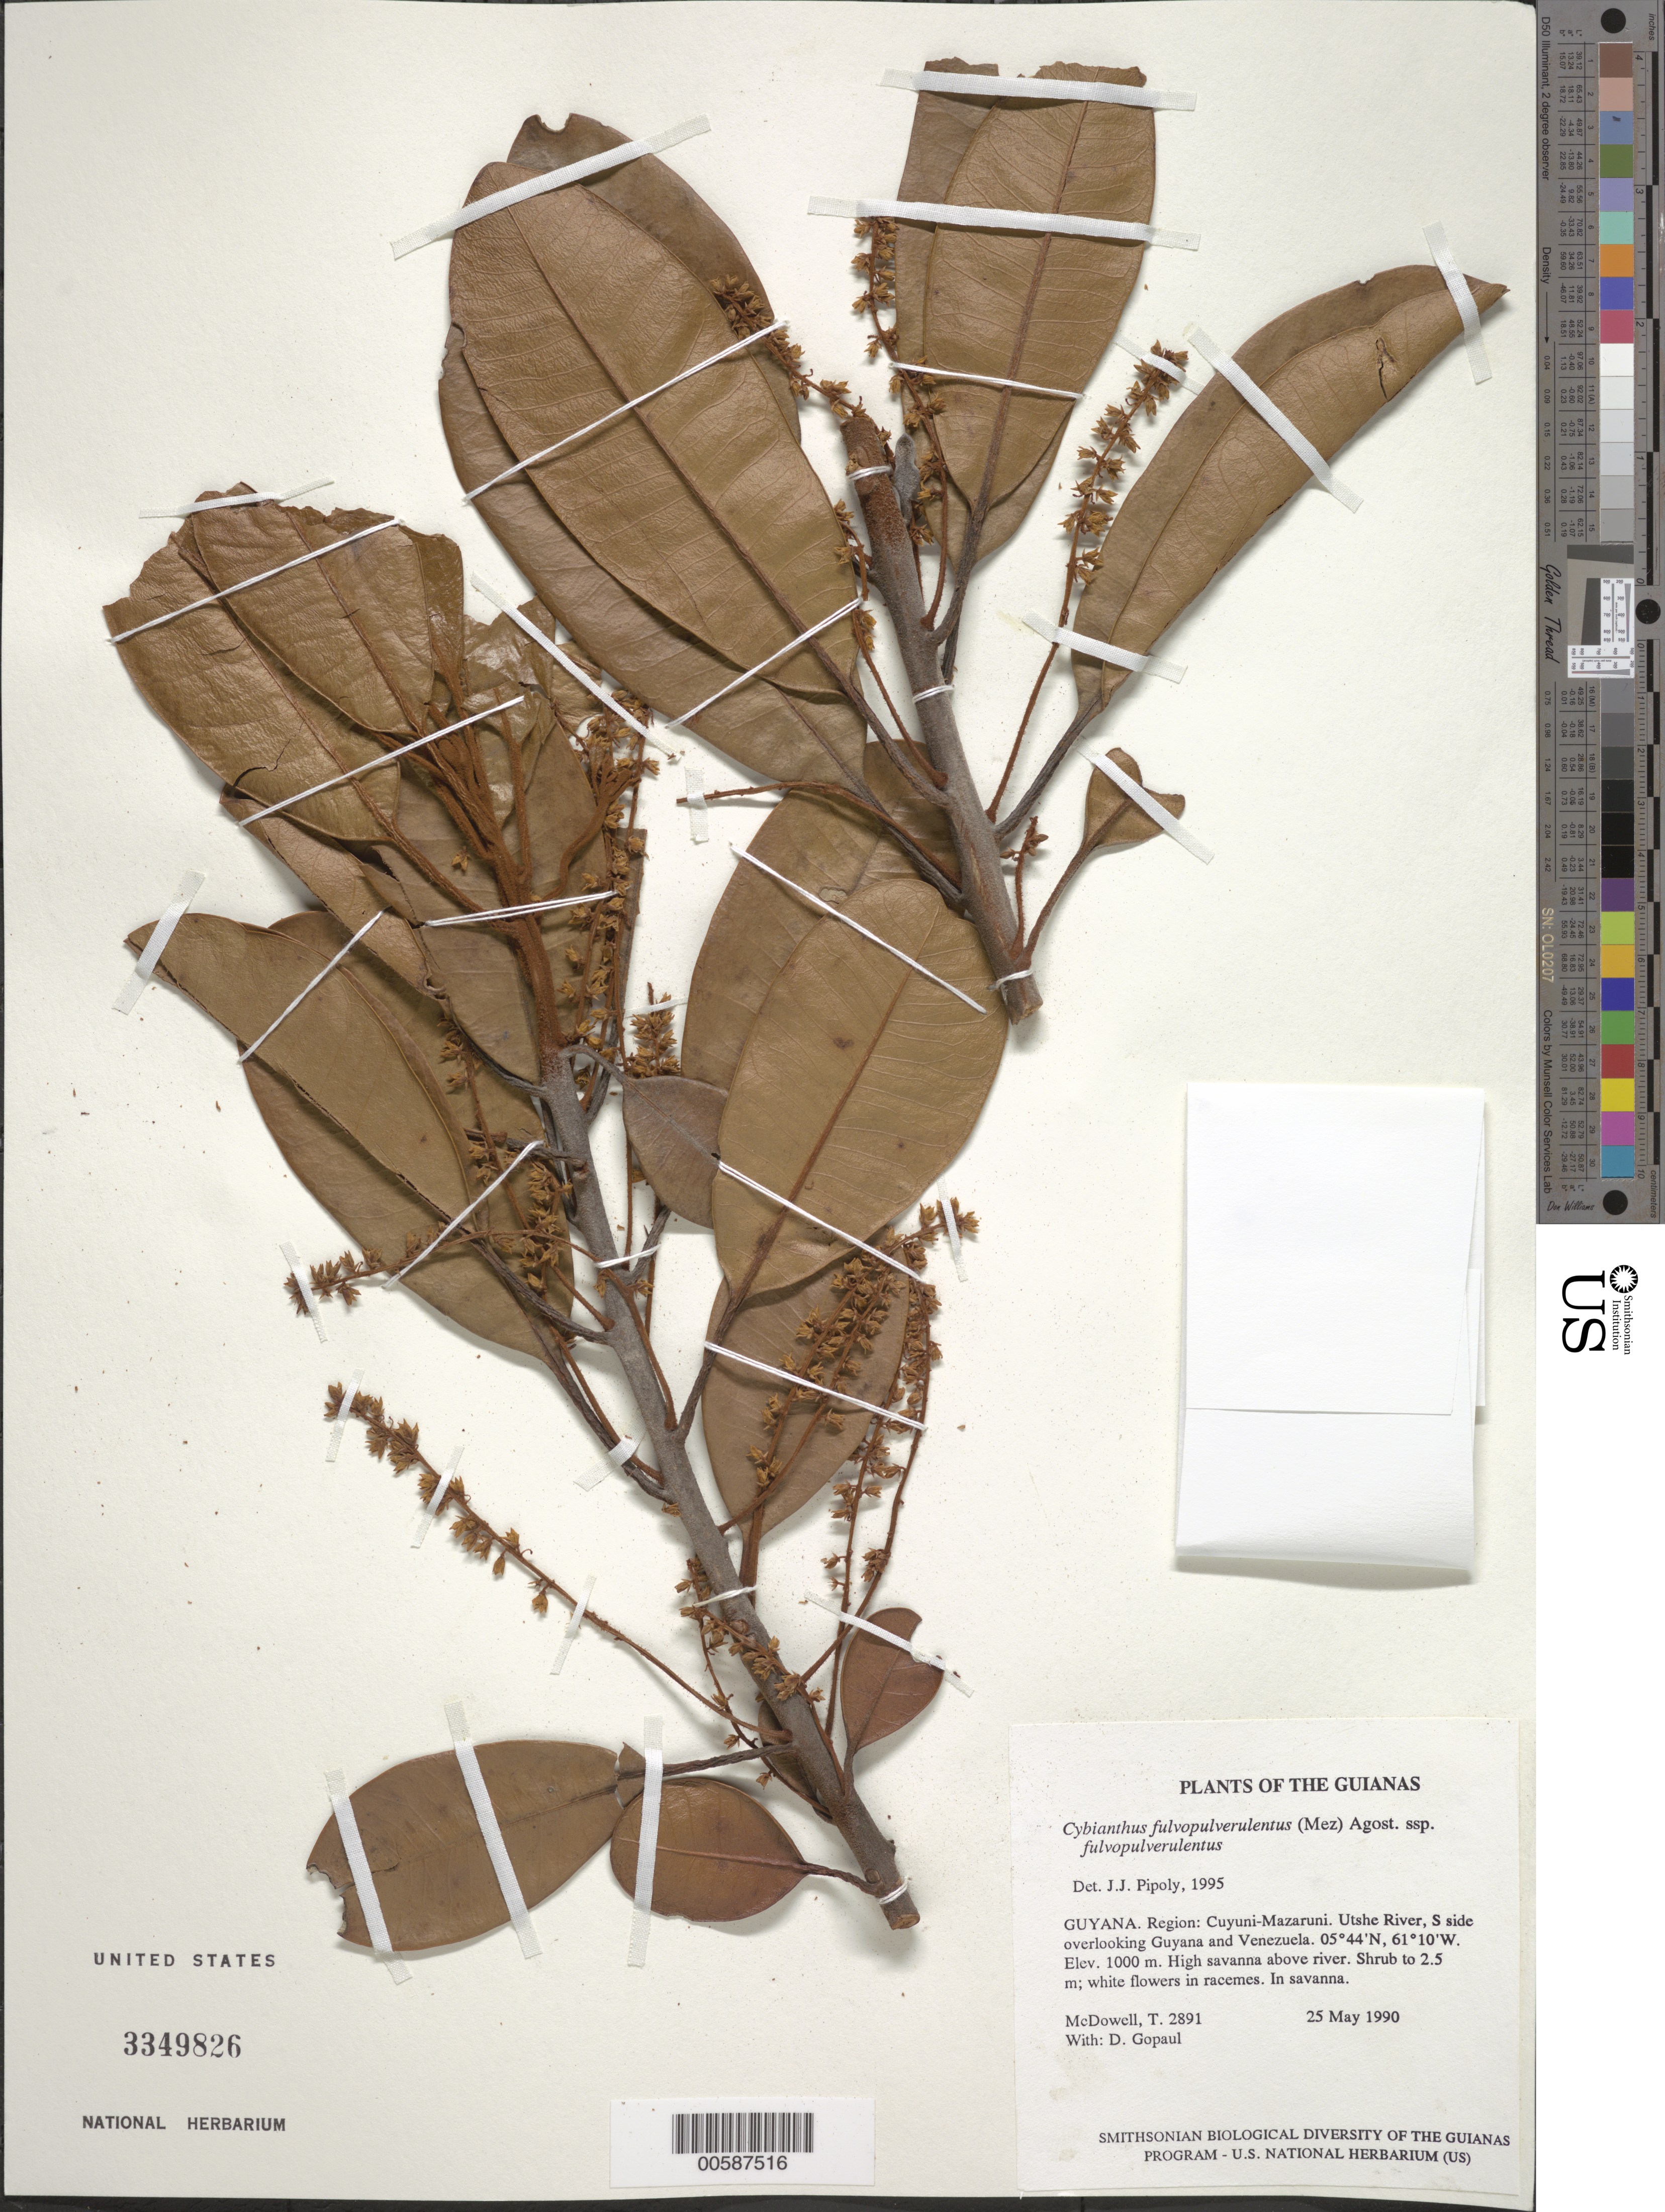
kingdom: Plantae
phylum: Tracheophyta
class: Magnoliopsida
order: Ericales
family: Primulaceae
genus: Cybianthus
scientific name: Cybianthus fulvopulverulentus subsp. fulvopulverulentus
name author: (Mez) G. Agostini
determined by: Pipoly, J. J., III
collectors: T. McDowell & D. Gopaul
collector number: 2891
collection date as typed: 25 May 1990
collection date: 1990-05-25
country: Guyana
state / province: Cuyuni-Mazaruni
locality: Utshi River, south side overlooking Guyana & Venezuela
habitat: High savanna above river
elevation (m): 1000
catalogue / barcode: US 3349826